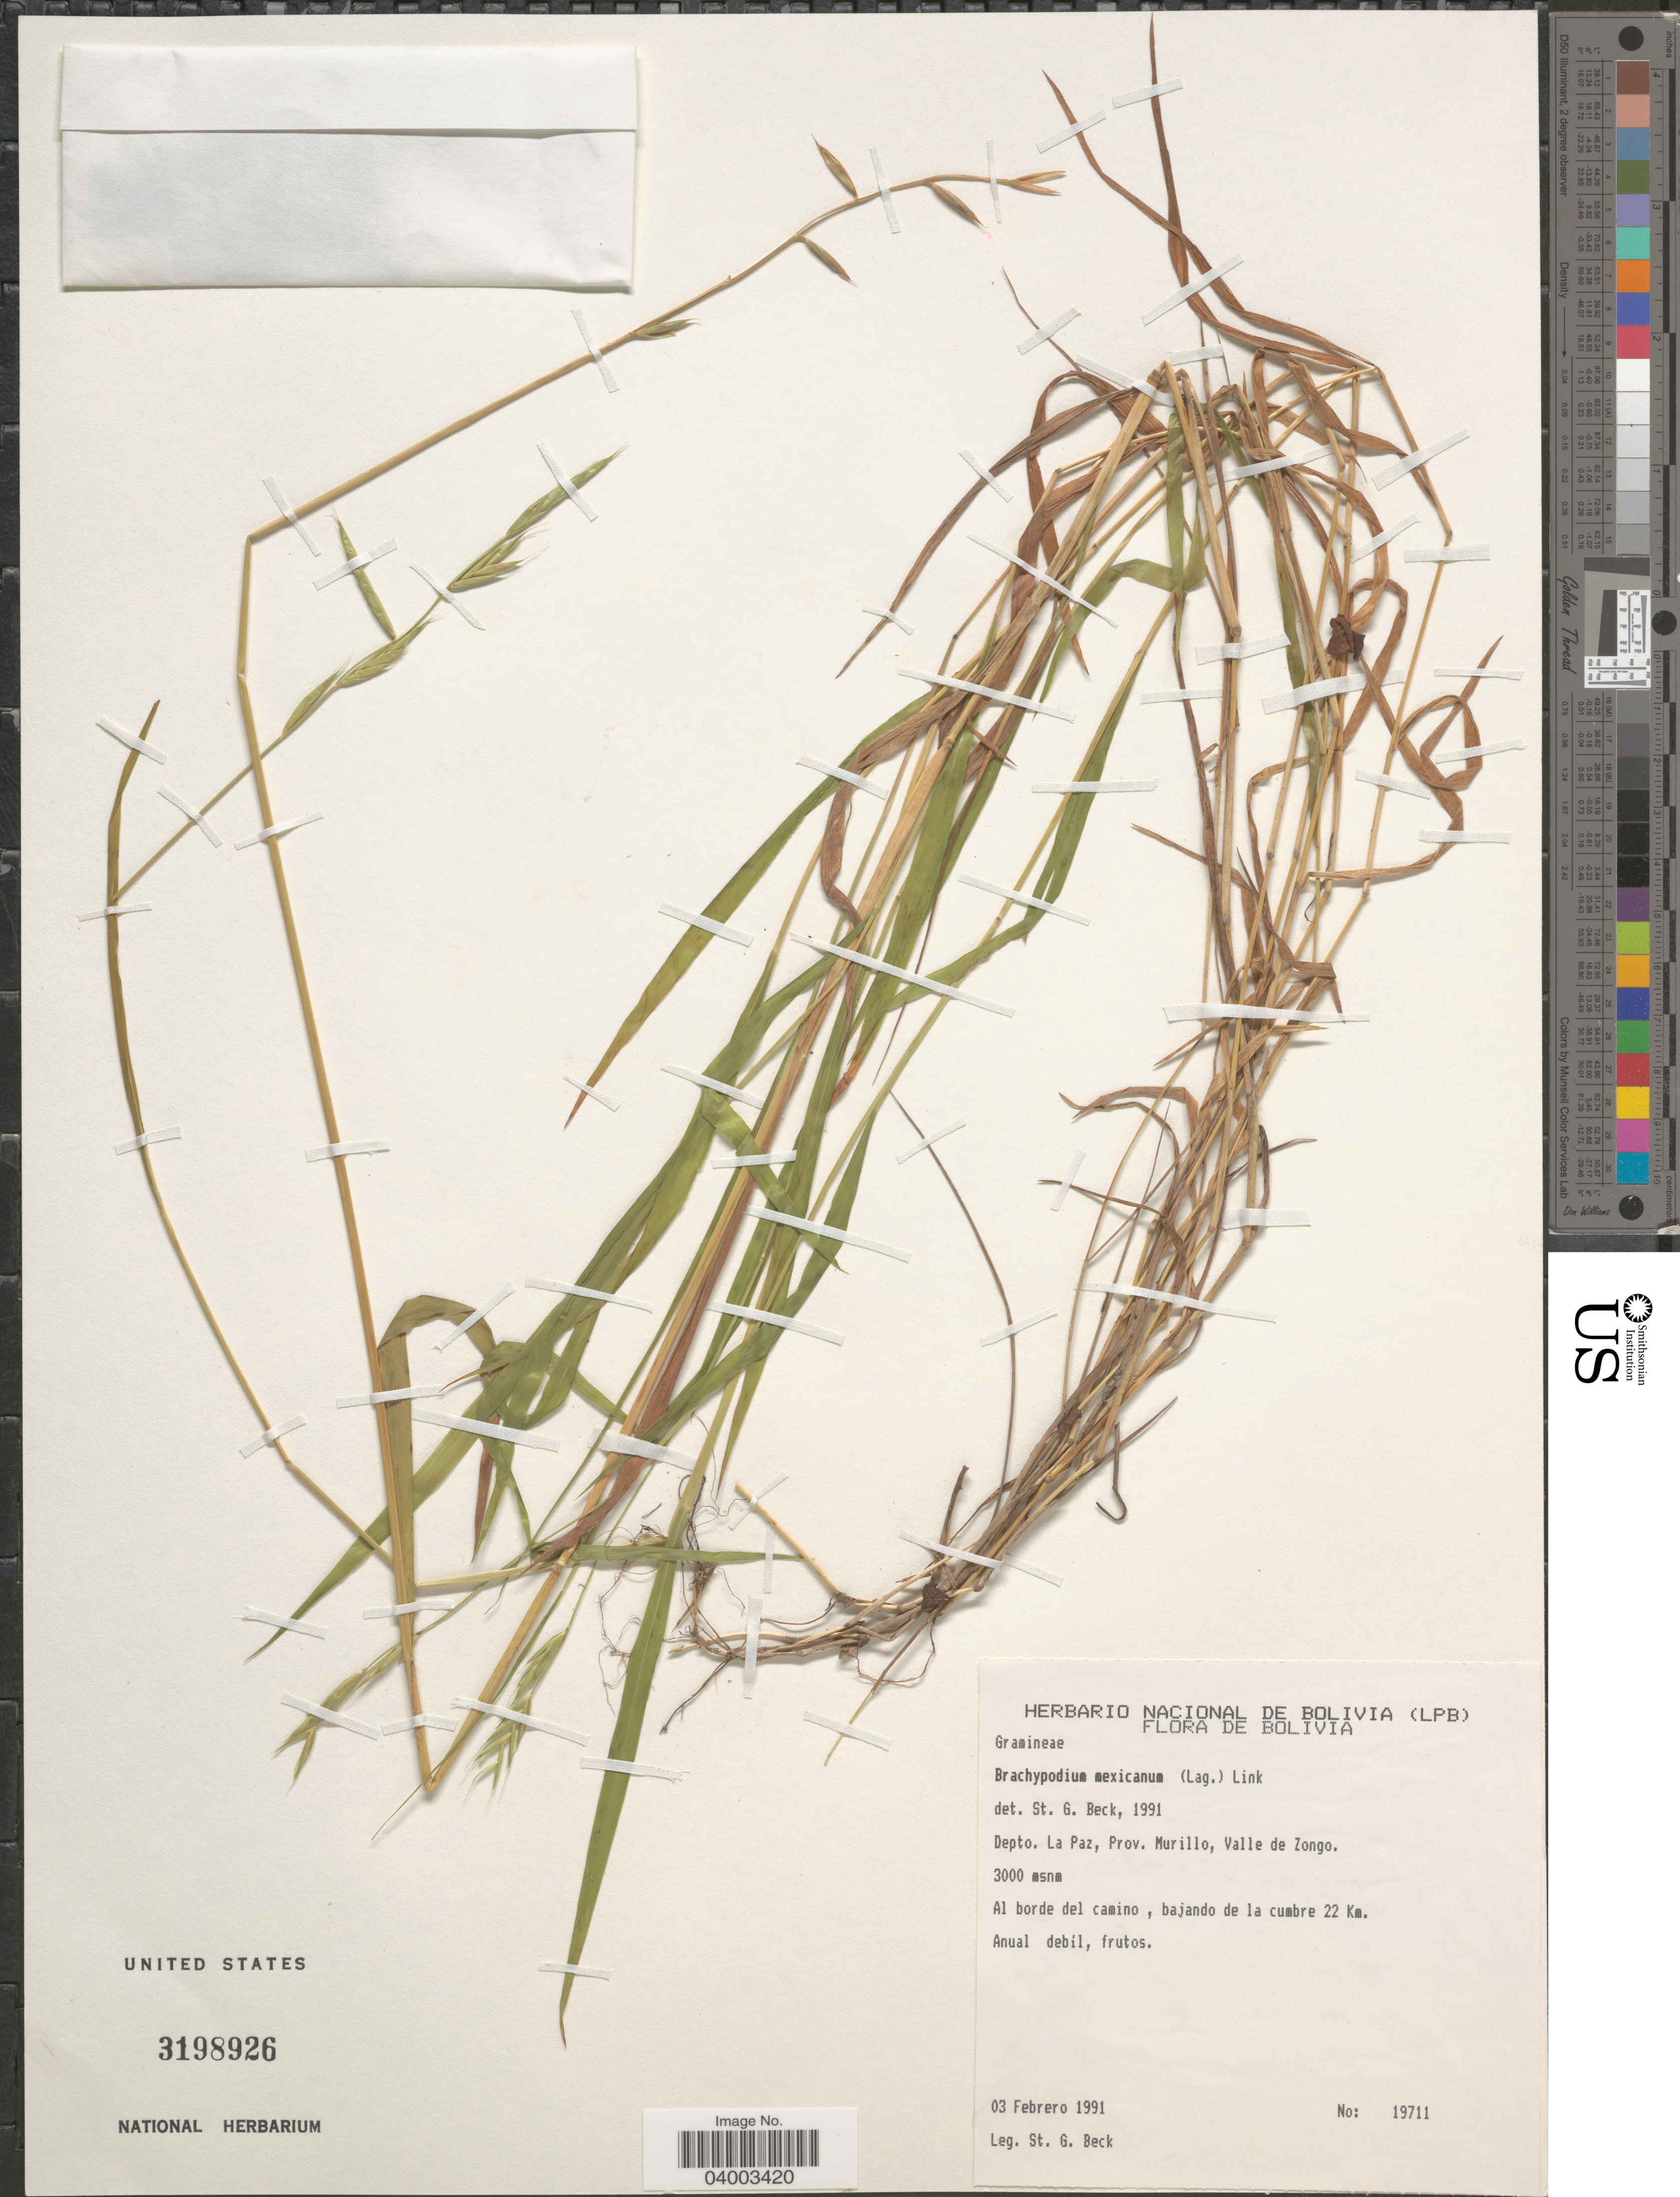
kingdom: Plantae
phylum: Tracheophyta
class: Liliopsida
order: Poales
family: Poaceae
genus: Brachypodium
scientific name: Brachypodium mexicanum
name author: (Roem. & Schult.) Link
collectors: S. G. Beck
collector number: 19711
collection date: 1991-02-03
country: Bolivia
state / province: La Paz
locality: Depto. La Paz, Prov. Murillo, Valle de Zongo. Al borde del camino, bajando de la cumbre 22 Km.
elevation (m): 3000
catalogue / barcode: US 3198926